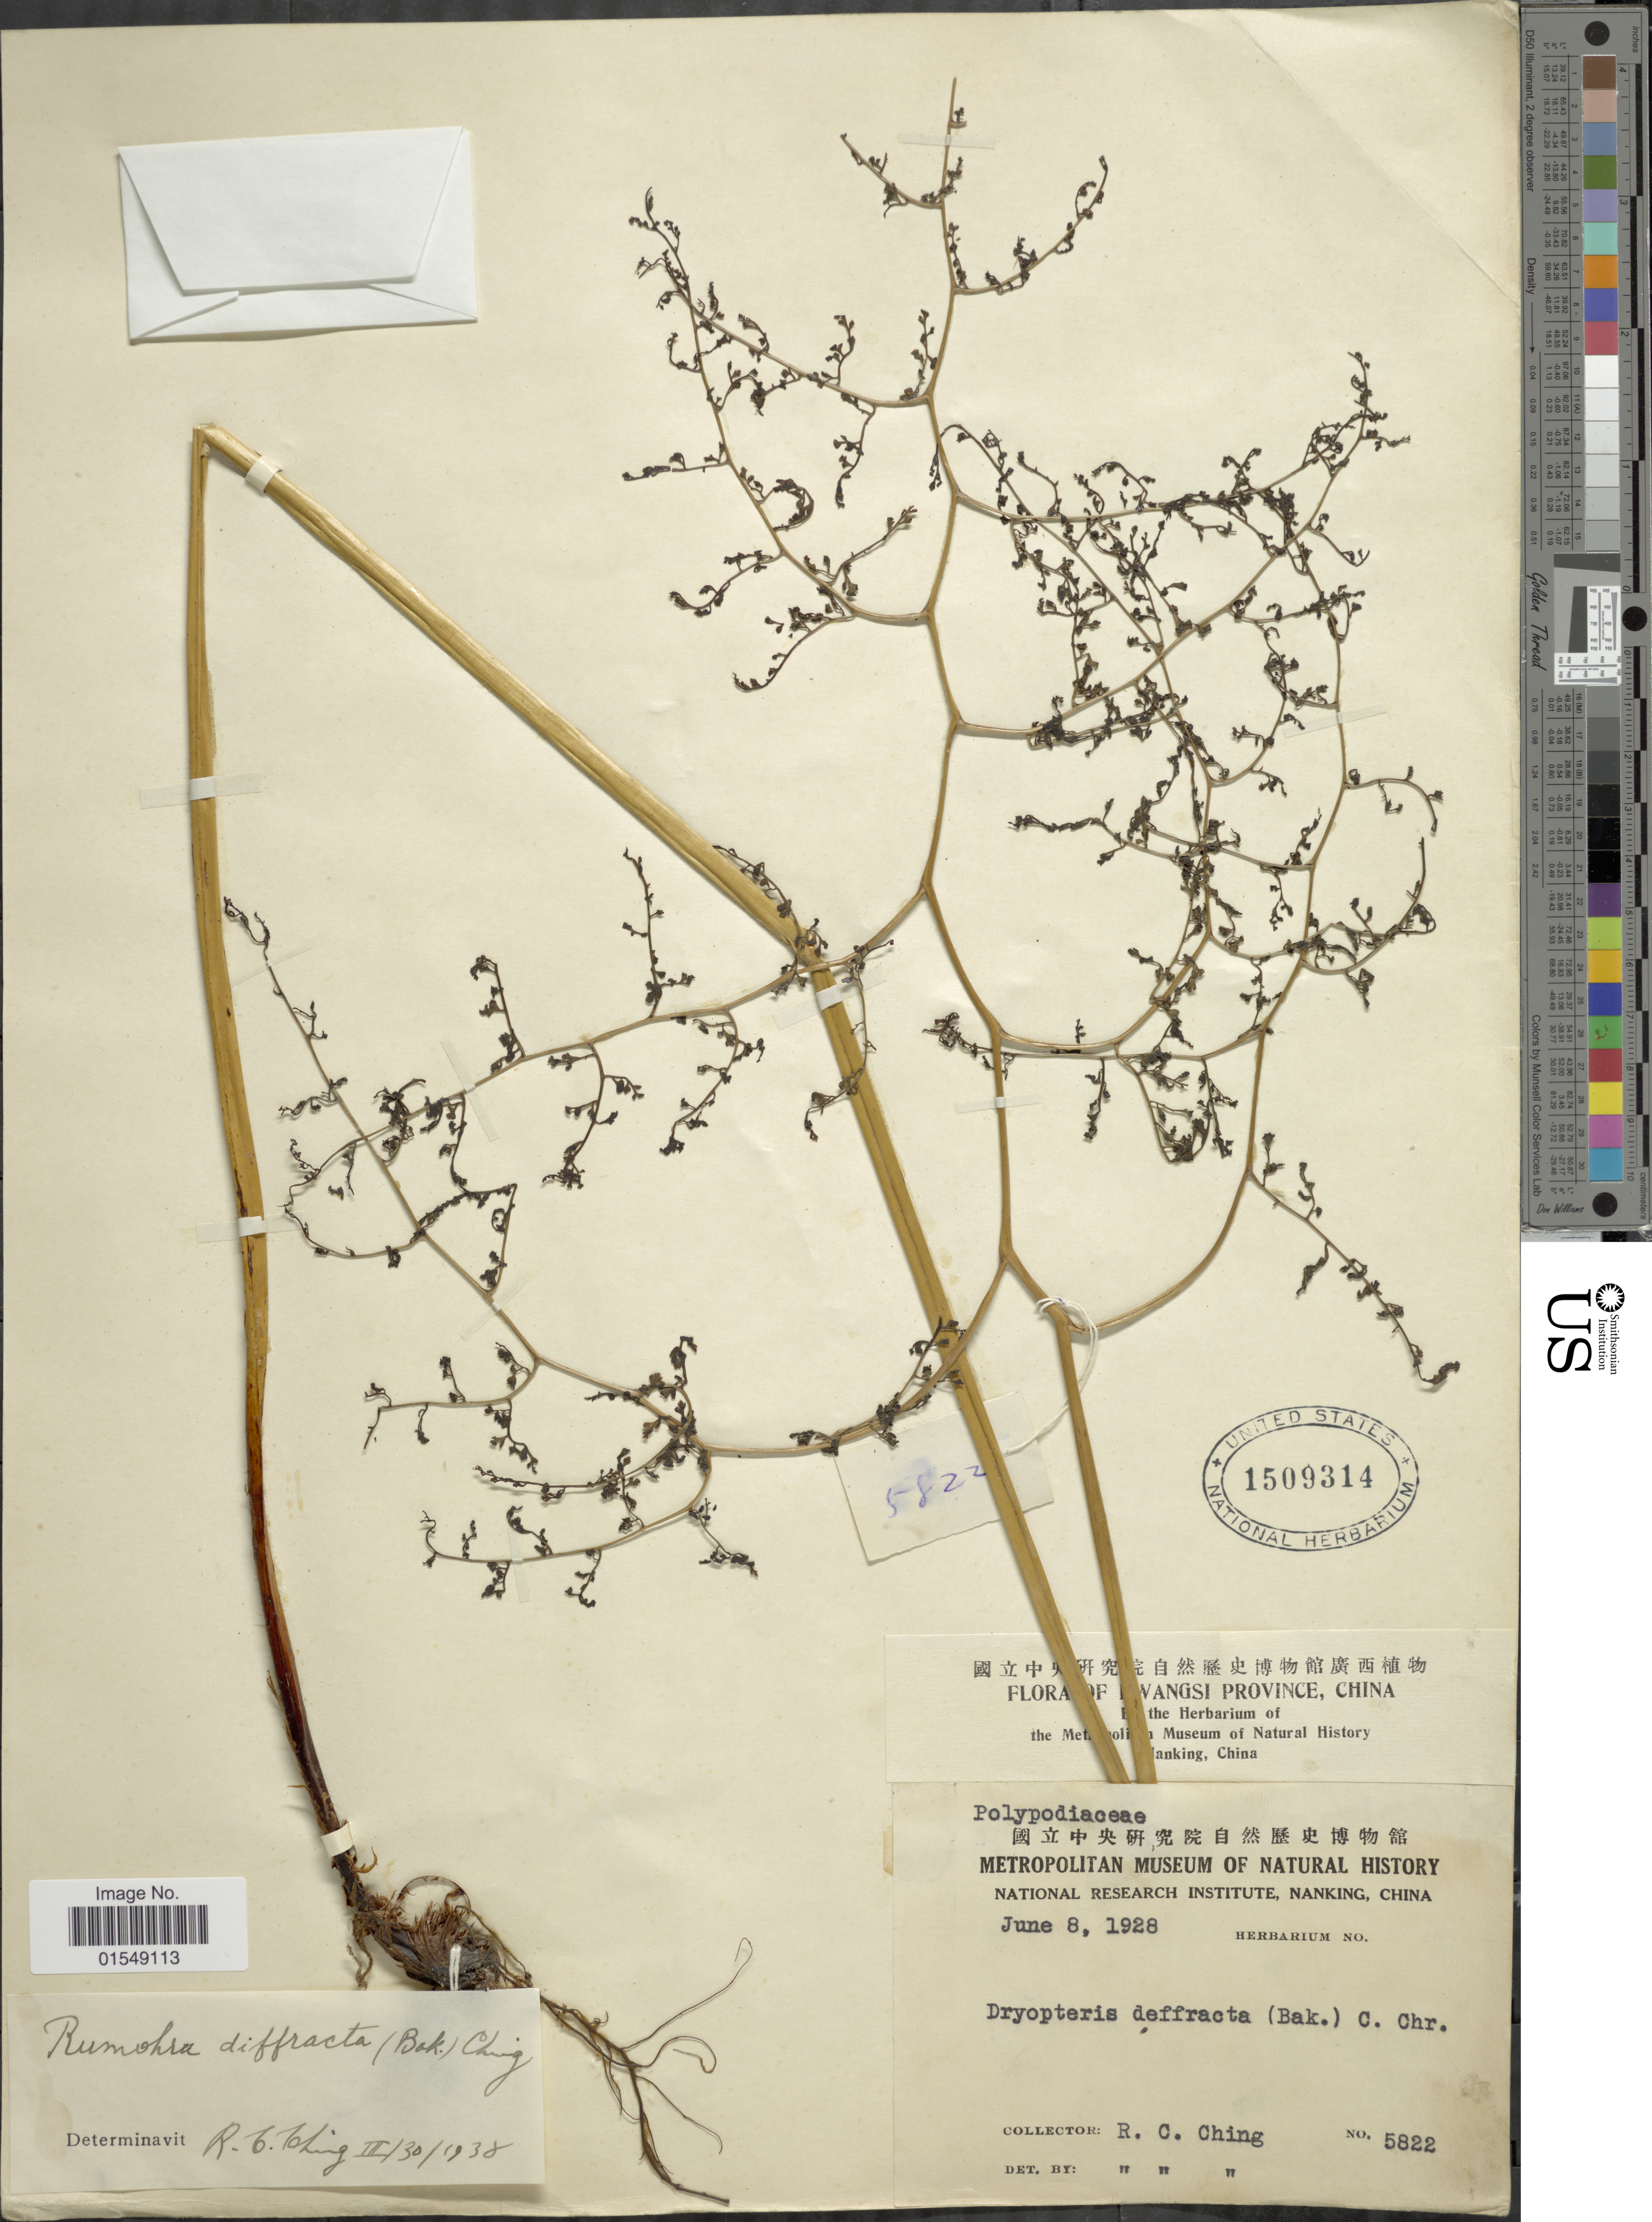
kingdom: Plantae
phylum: Tracheophyta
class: Polypodiopsida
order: Polypodiales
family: Dryopteridaceae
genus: Arachniodes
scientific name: Arachniodes diffracta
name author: (Baker) Ching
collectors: R. C. Ching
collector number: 5822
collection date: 1928-06-08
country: China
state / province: Guangxi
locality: Kwangsi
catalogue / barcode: US 1509314